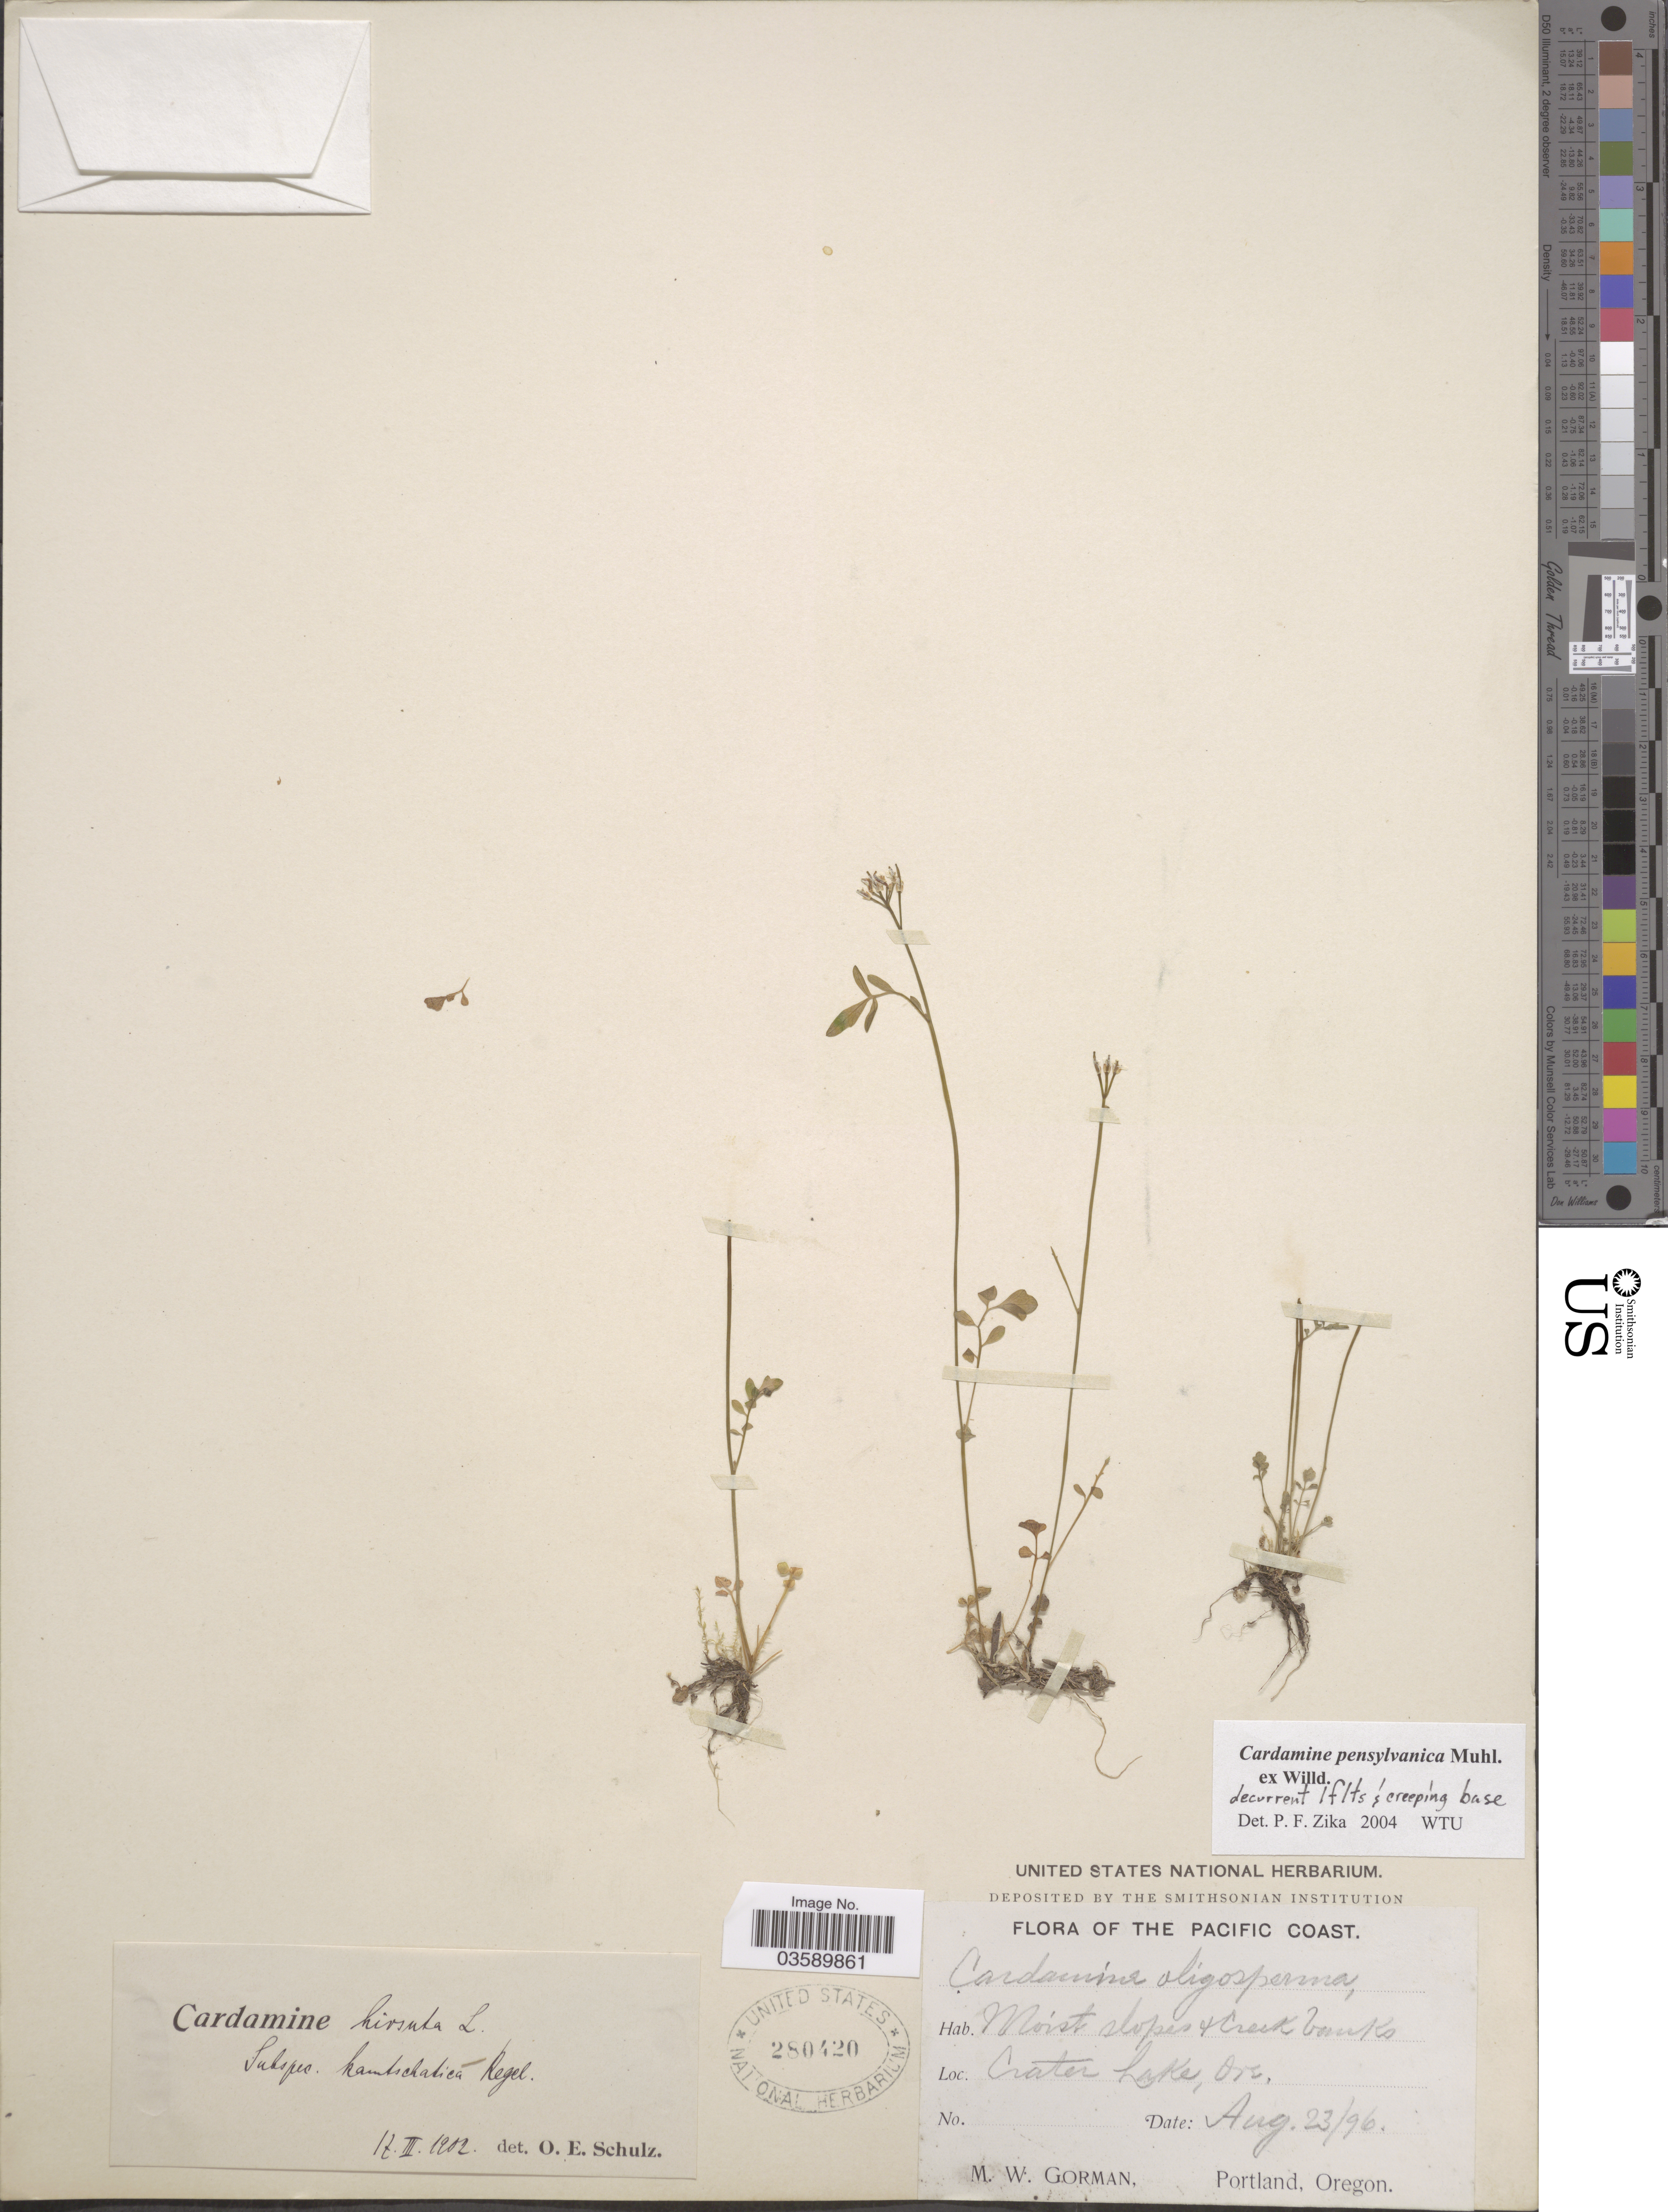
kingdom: Plantae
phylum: Tracheophyta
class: Magnoliopsida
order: Brassicales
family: Brassicaceae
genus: Cardamine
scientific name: Cardamine pensylvanica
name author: Muhl. ex Willd.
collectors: M. W. Gorman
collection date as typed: Transcribed d/m/y: 23/8/96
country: United States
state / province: Oregon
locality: The Pacific Coast. Crater Lake.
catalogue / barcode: US 280420